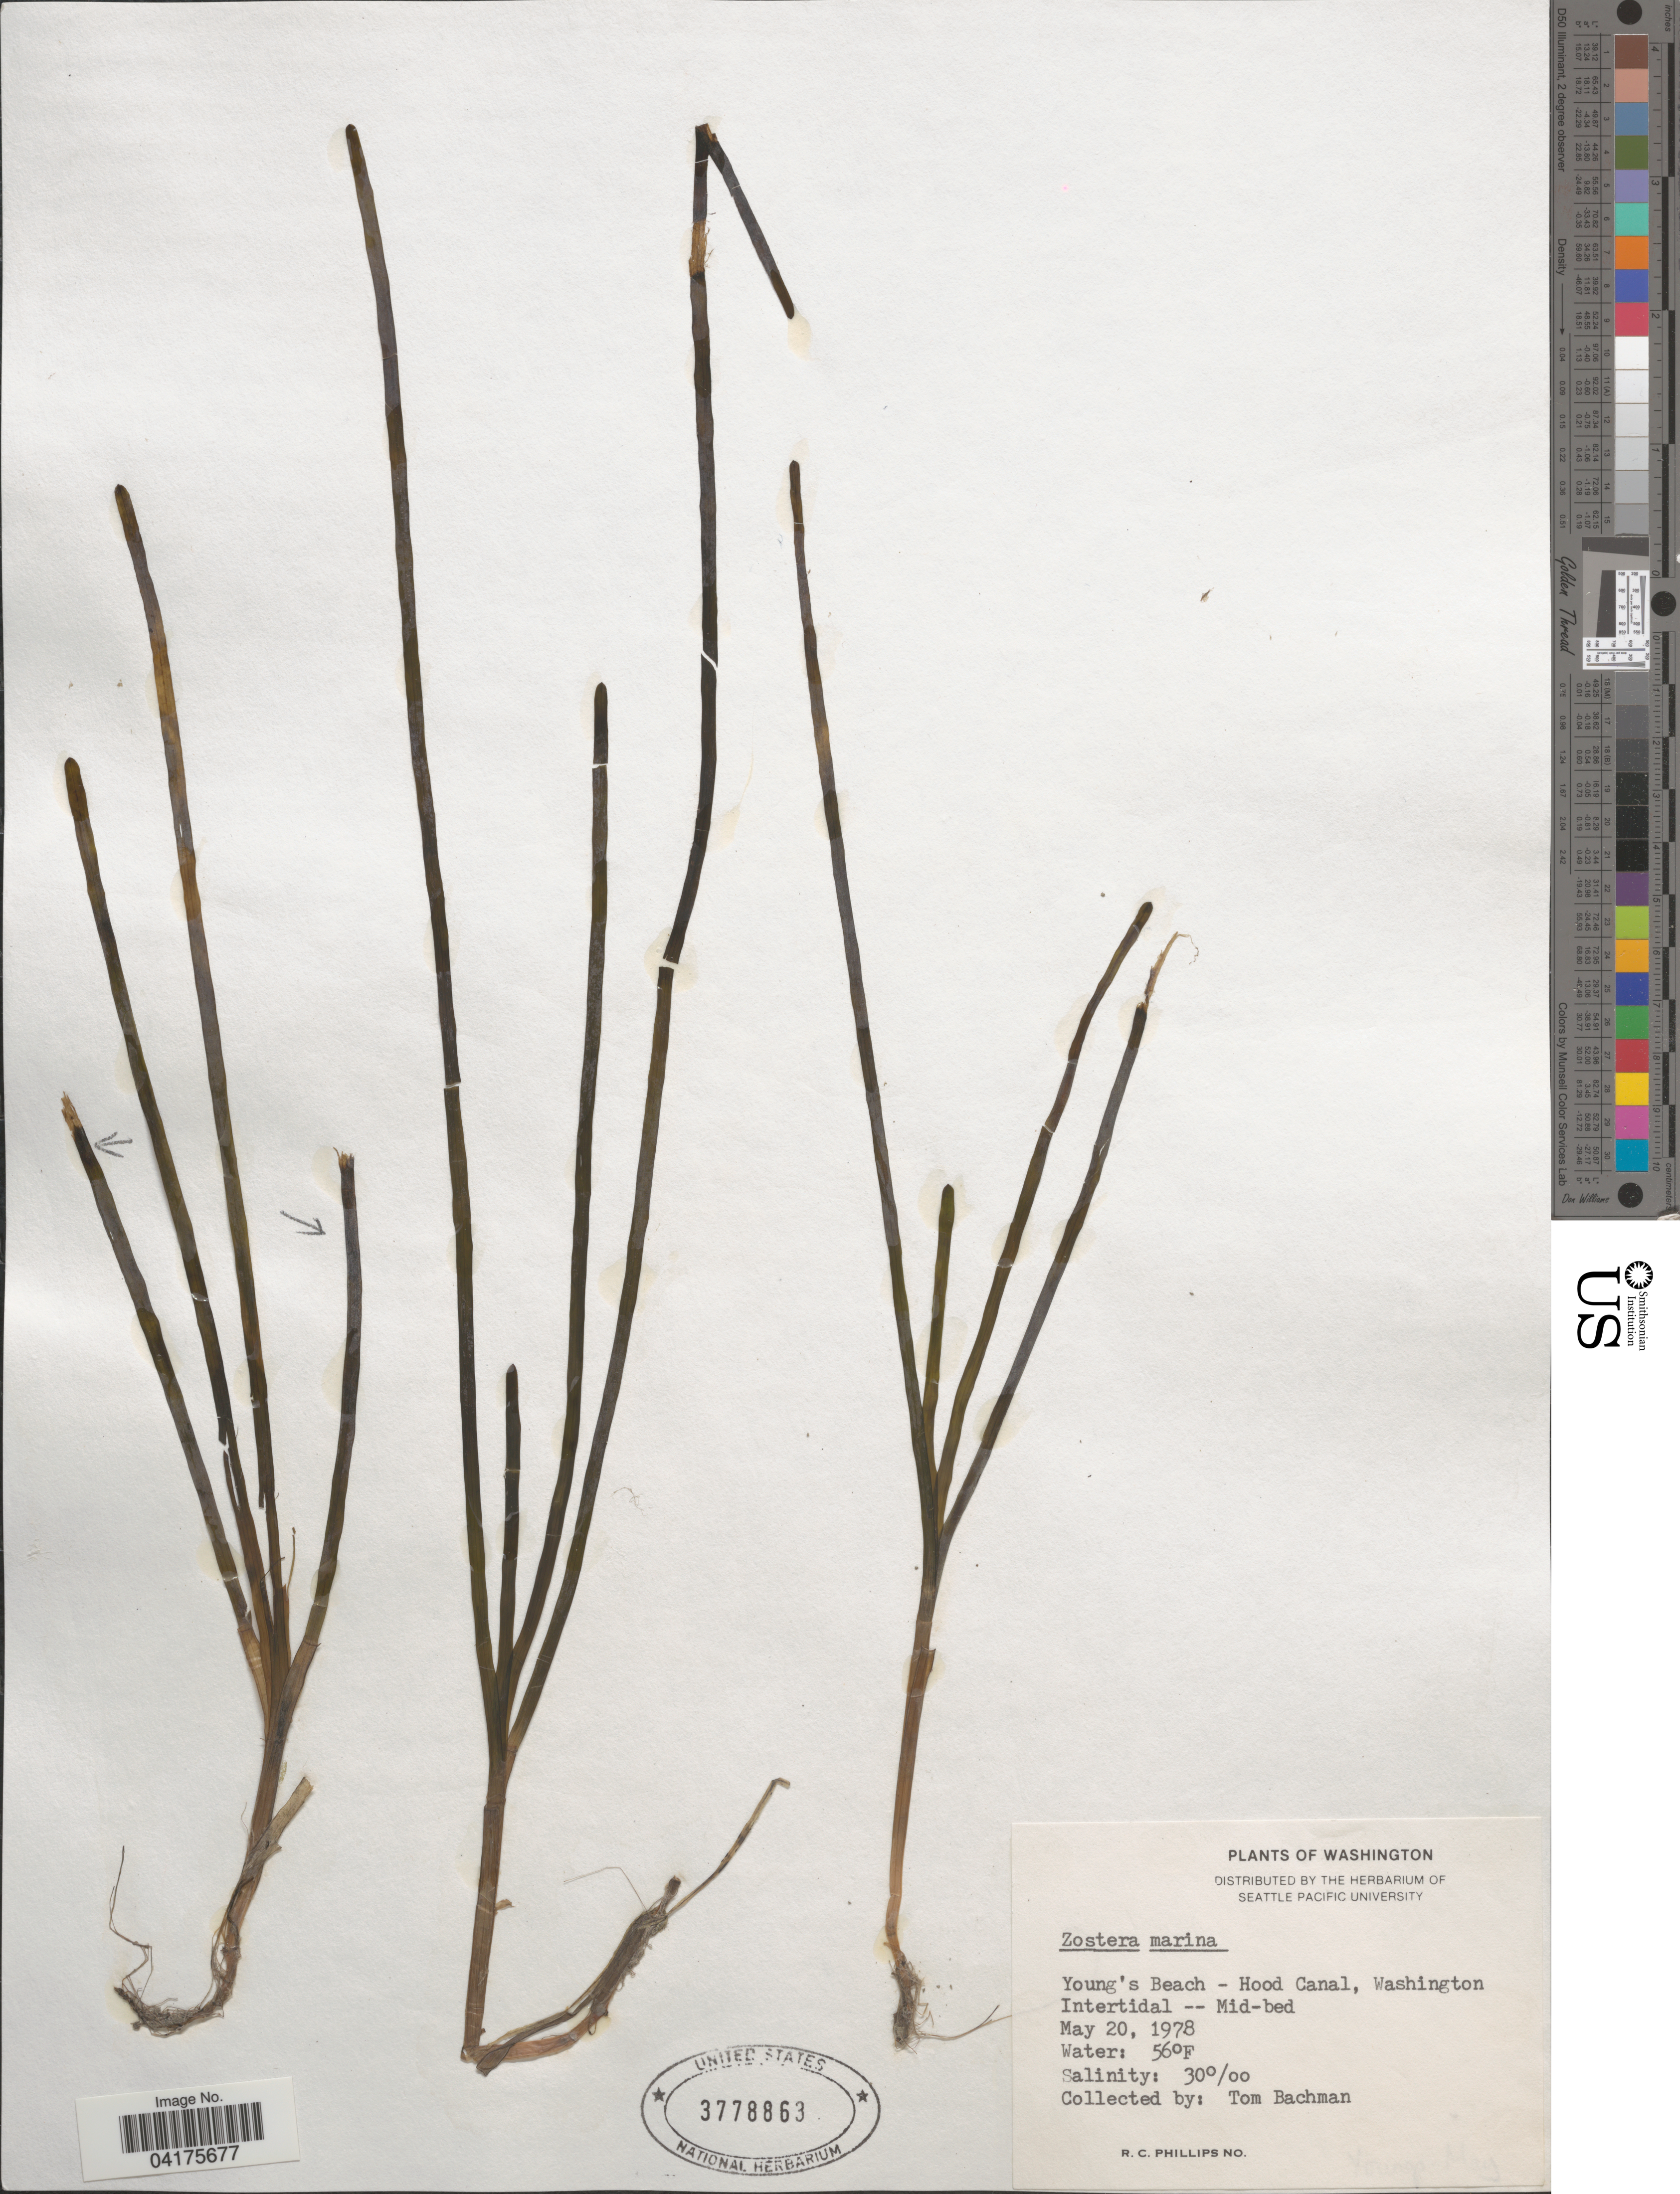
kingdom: Plantae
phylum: Tracheophyta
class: Liliopsida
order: Alismatales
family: Zosteraceae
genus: Zostera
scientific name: Zostera marina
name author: L.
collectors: T. Bachman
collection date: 1978-05-20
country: United States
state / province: Washington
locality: Young's Beach - Hood Canal.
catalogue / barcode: US 3778863